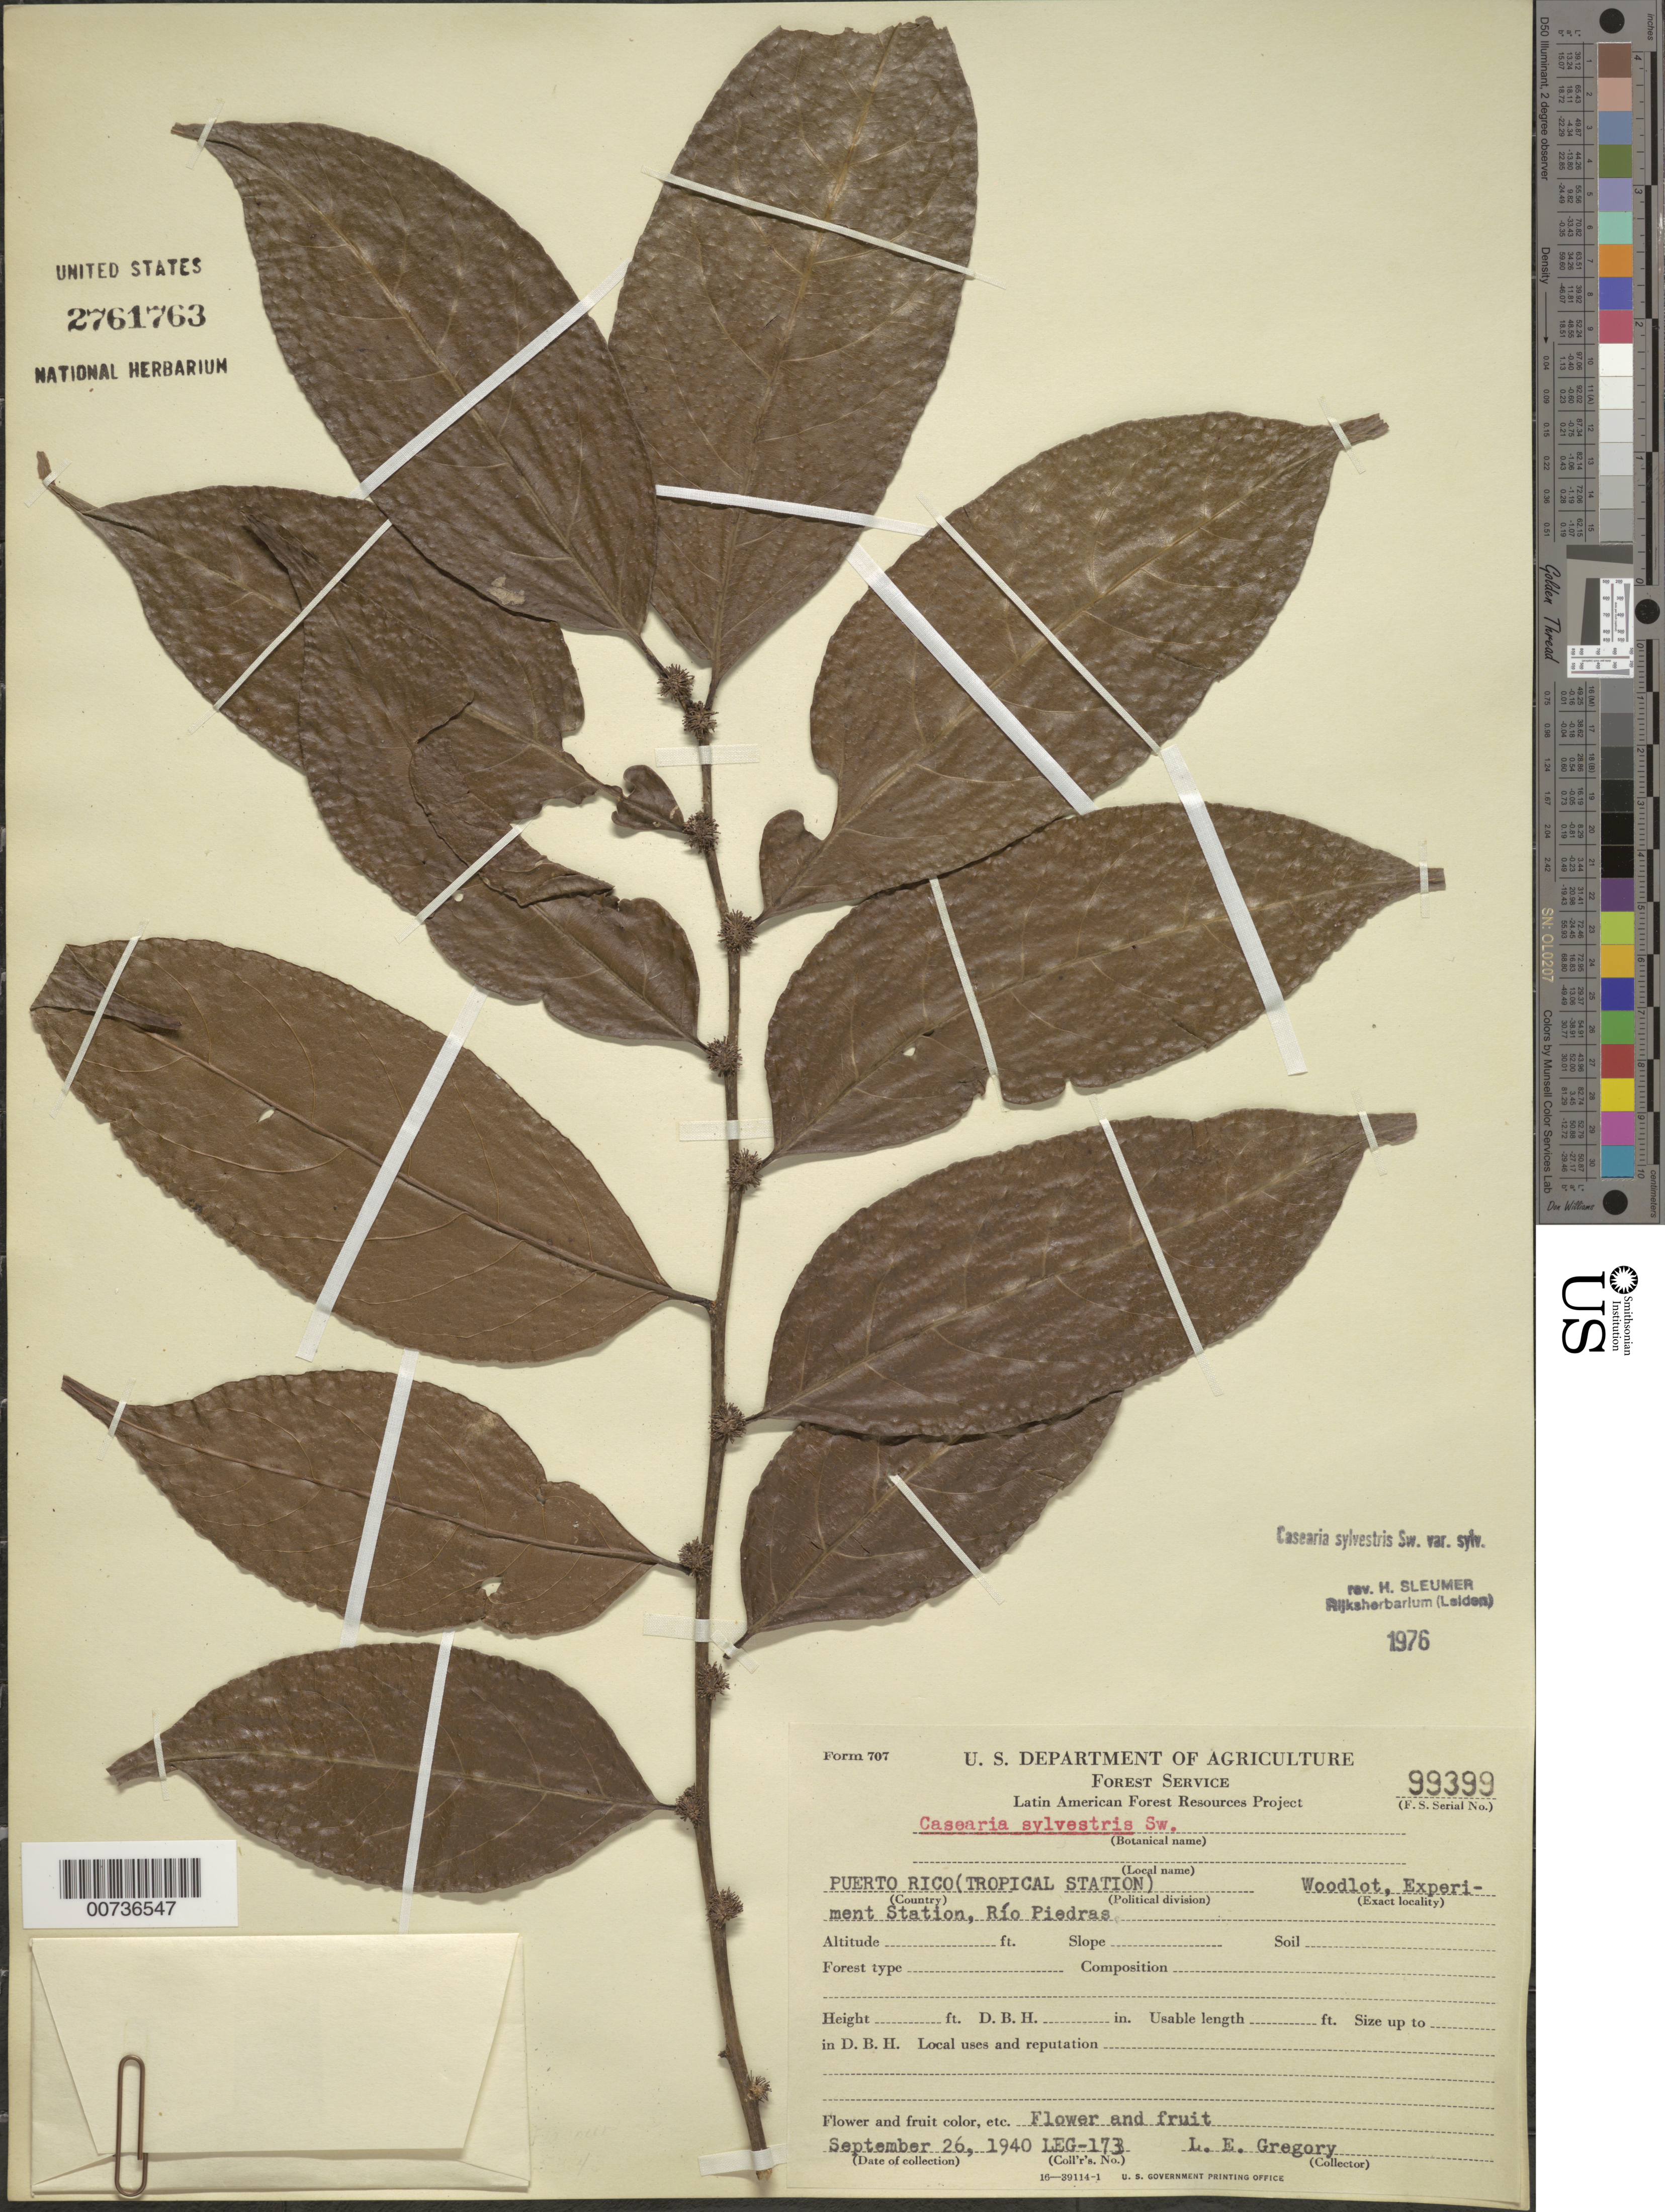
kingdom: Plantae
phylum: Tracheophyta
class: Magnoliopsida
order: Malpighiales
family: Salicaceae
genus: Casearia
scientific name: Casearia sylvestris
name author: Sw.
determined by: Sleumer, H. O.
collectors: L. E. Gregory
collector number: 173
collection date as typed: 26 Sep 1940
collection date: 1940-09-26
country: Puerto Rico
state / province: San Juan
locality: Woodlot, Experiment Station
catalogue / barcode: US 2761763